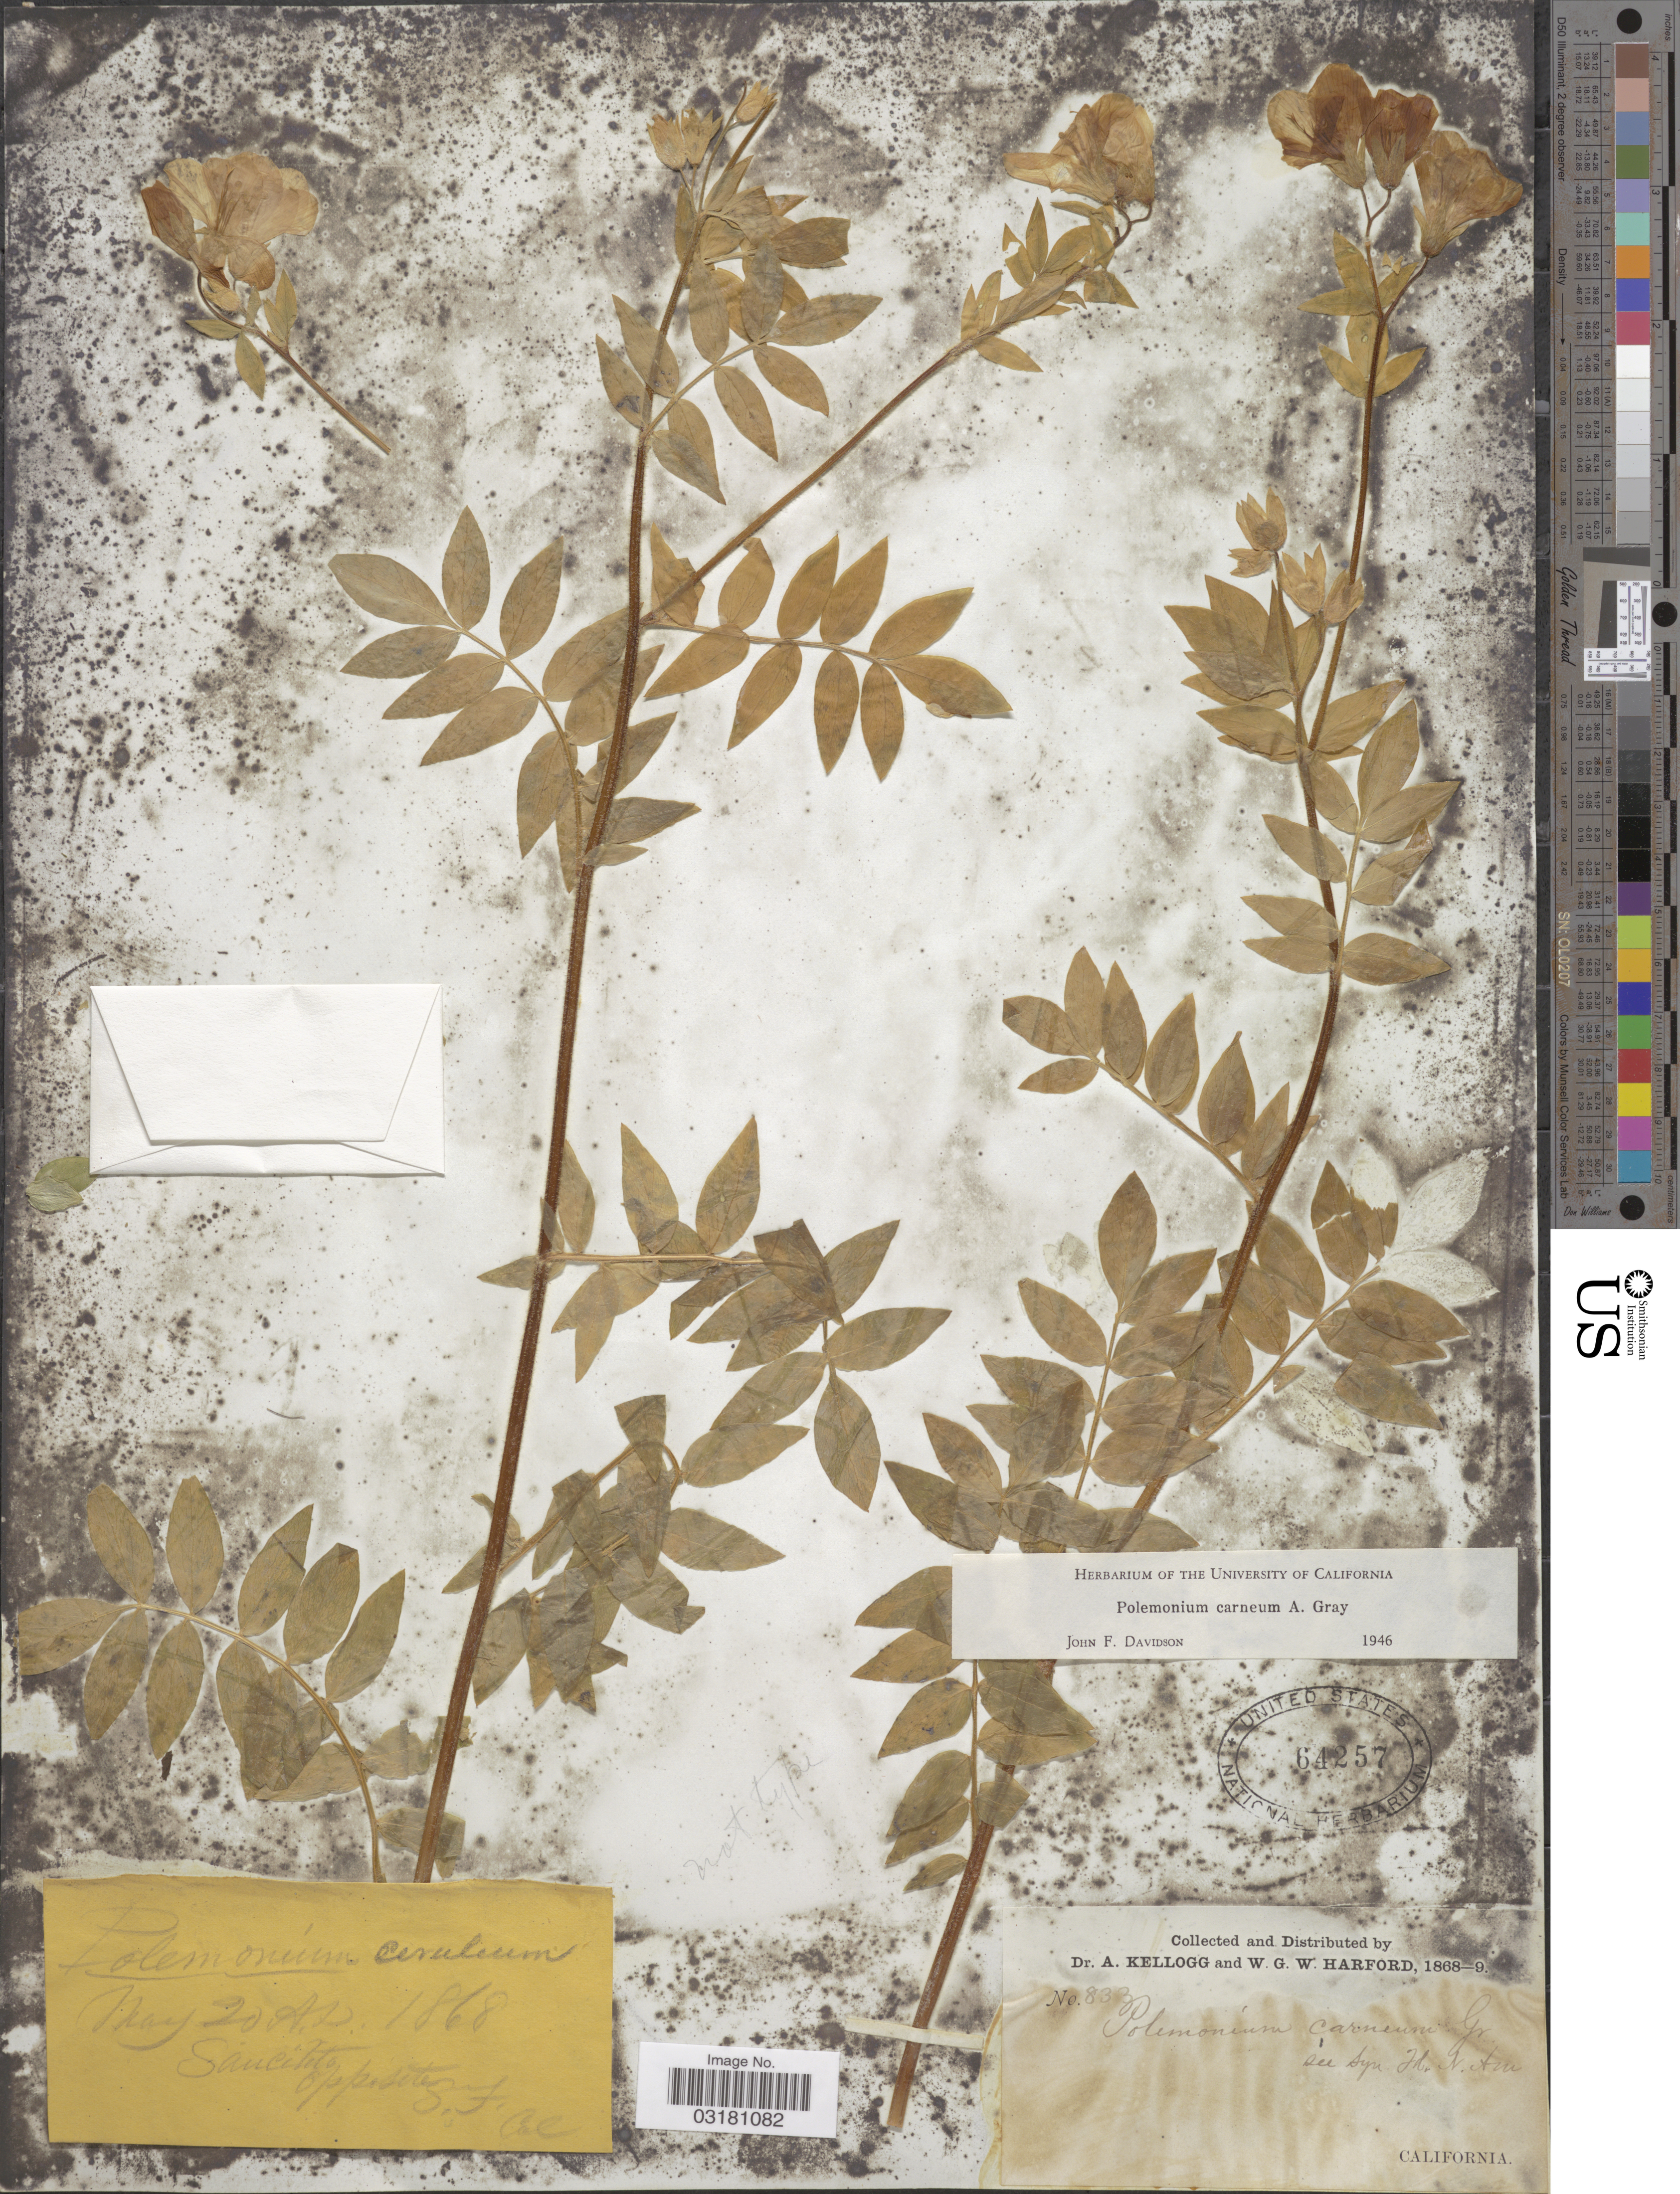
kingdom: Plantae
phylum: Tracheophyta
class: Magnoliopsida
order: Ericales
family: Polemoniaceae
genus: Polemonium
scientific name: Polemonium carneum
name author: A. Gray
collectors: A. Kellogg & W. G. W. Harford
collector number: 833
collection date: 1868-05-20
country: United States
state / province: California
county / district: Marin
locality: Saucilito Opposites S. F. Cal.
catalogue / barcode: US 64257